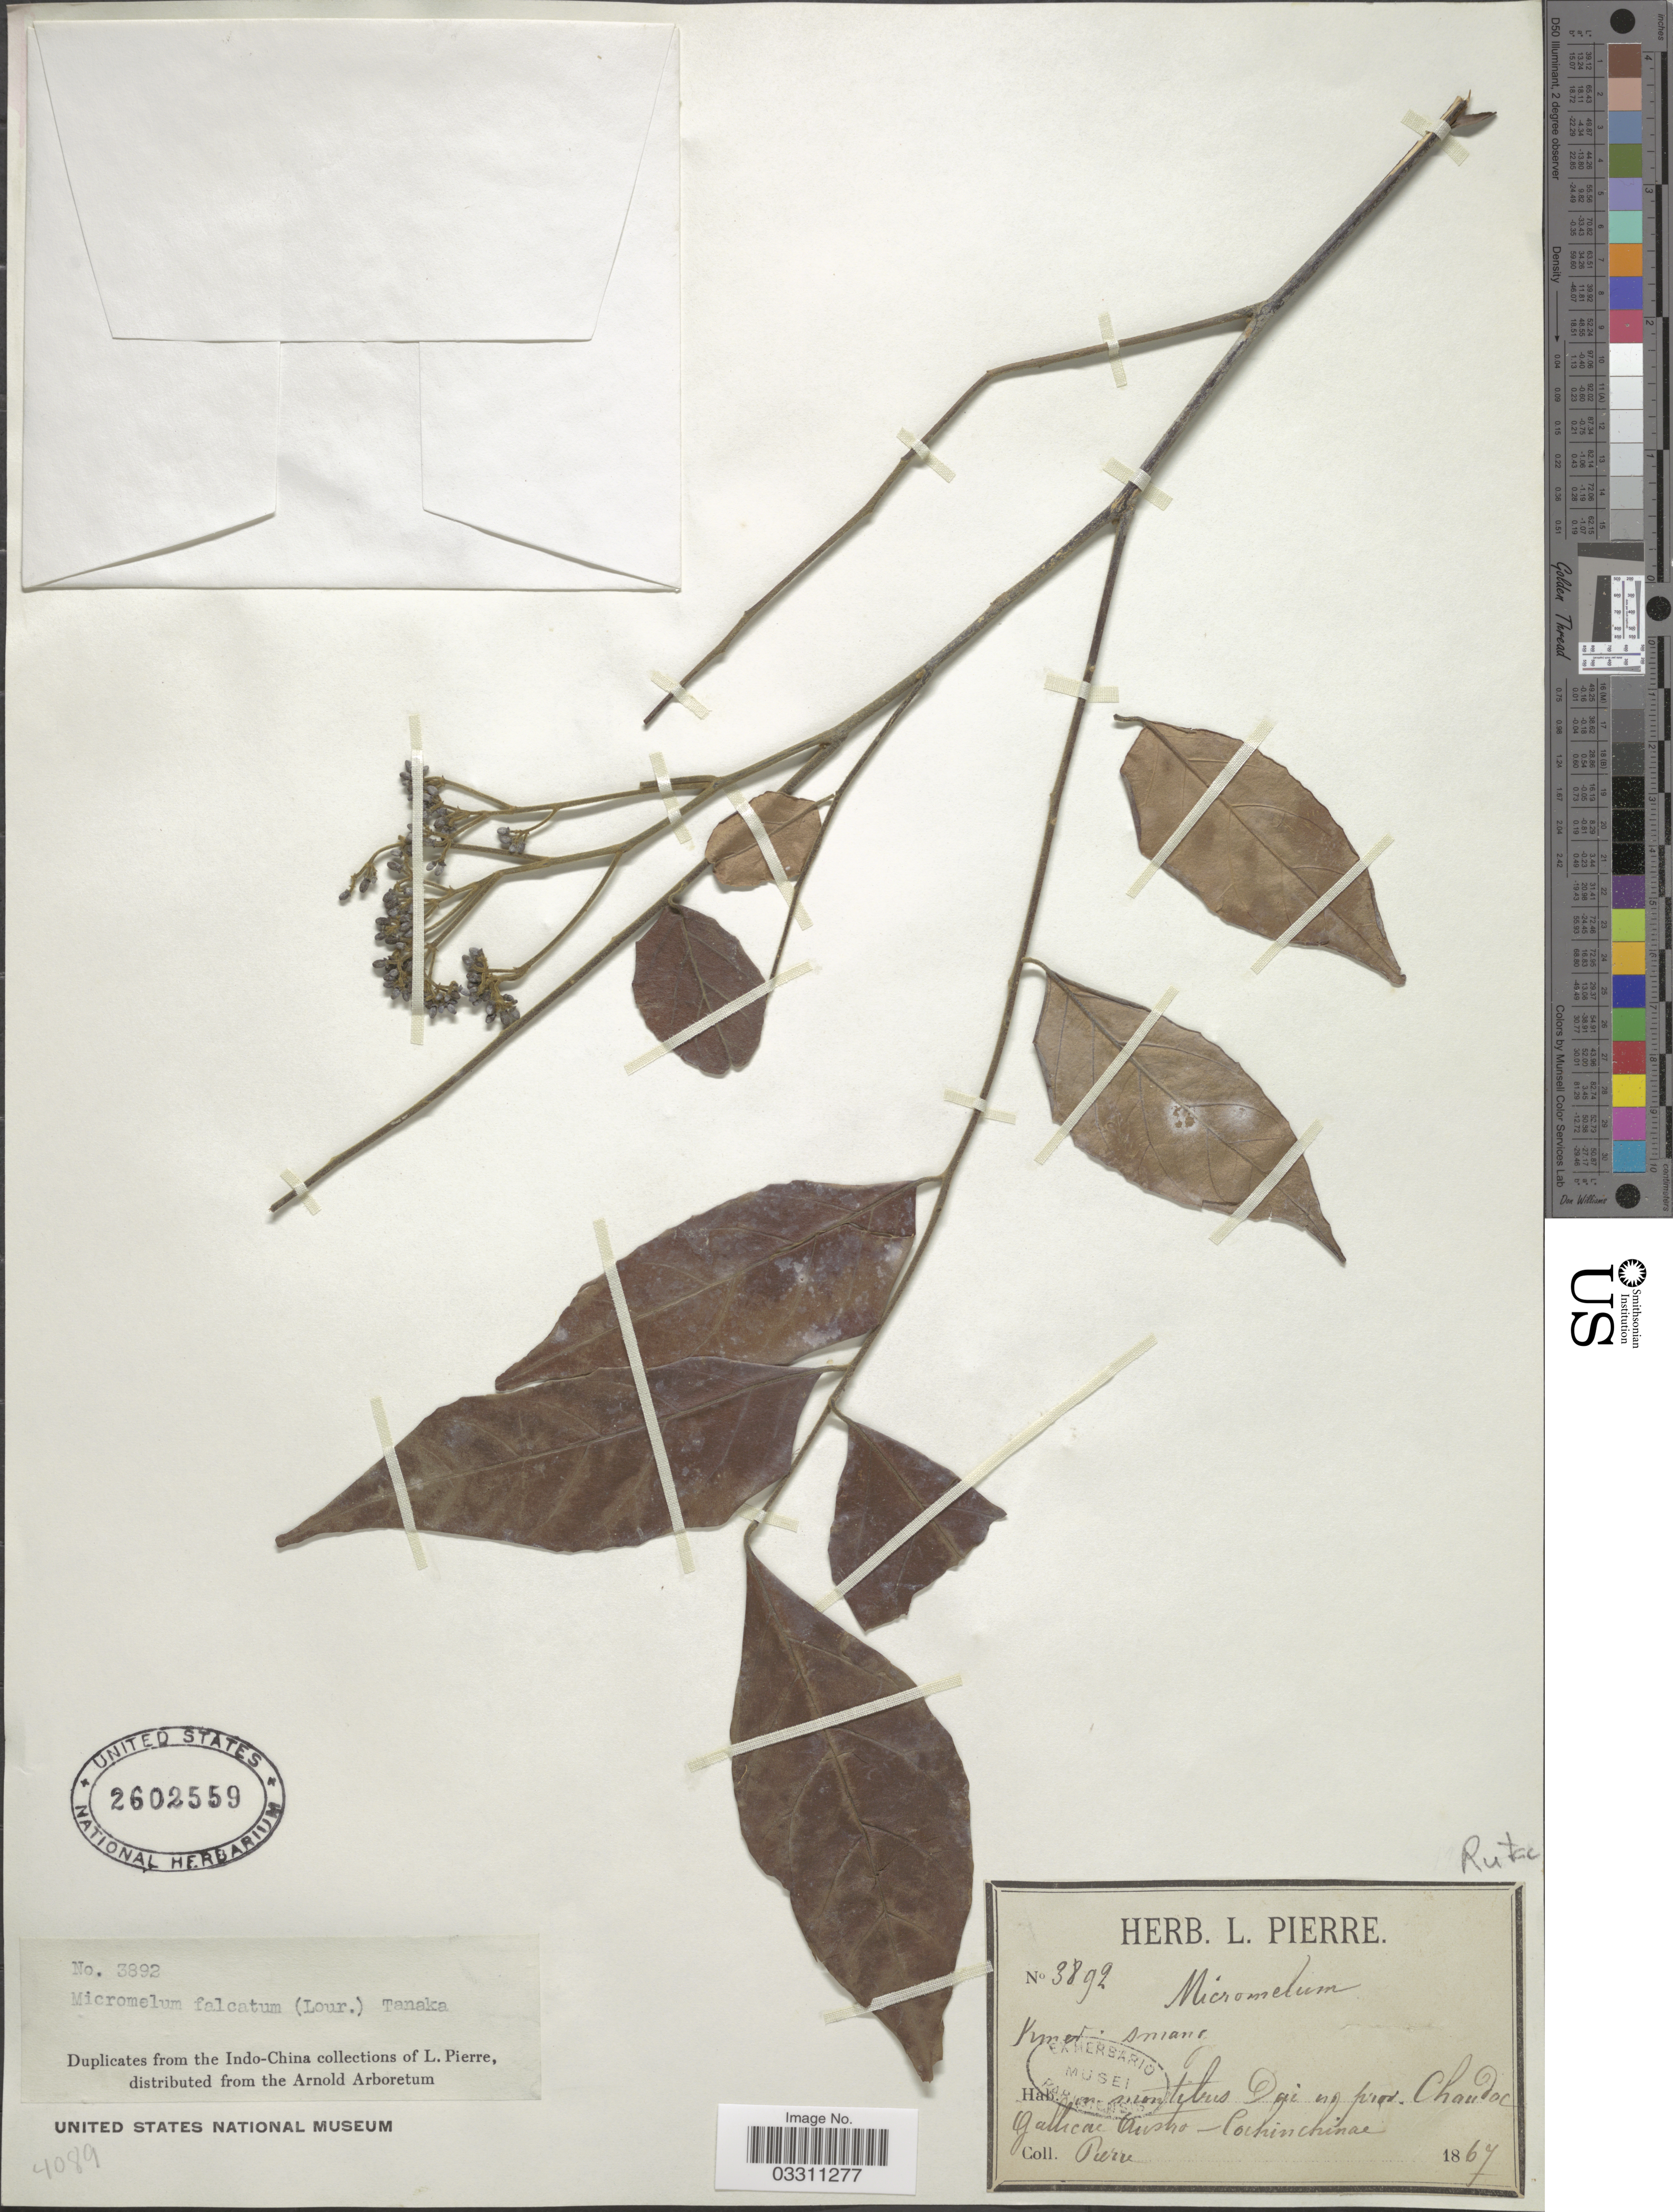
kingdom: Plantae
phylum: Tracheophyta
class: Magnoliopsida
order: Sapindales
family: Rutaceae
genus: Micromelum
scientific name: Micromelum falcatum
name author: Tanaka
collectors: L. Pierre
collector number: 3892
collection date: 1867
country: Vietnam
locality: On montibus Dai in prod. Chaudoc galliacae Austro-Cochinchinae.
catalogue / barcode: US 2602559